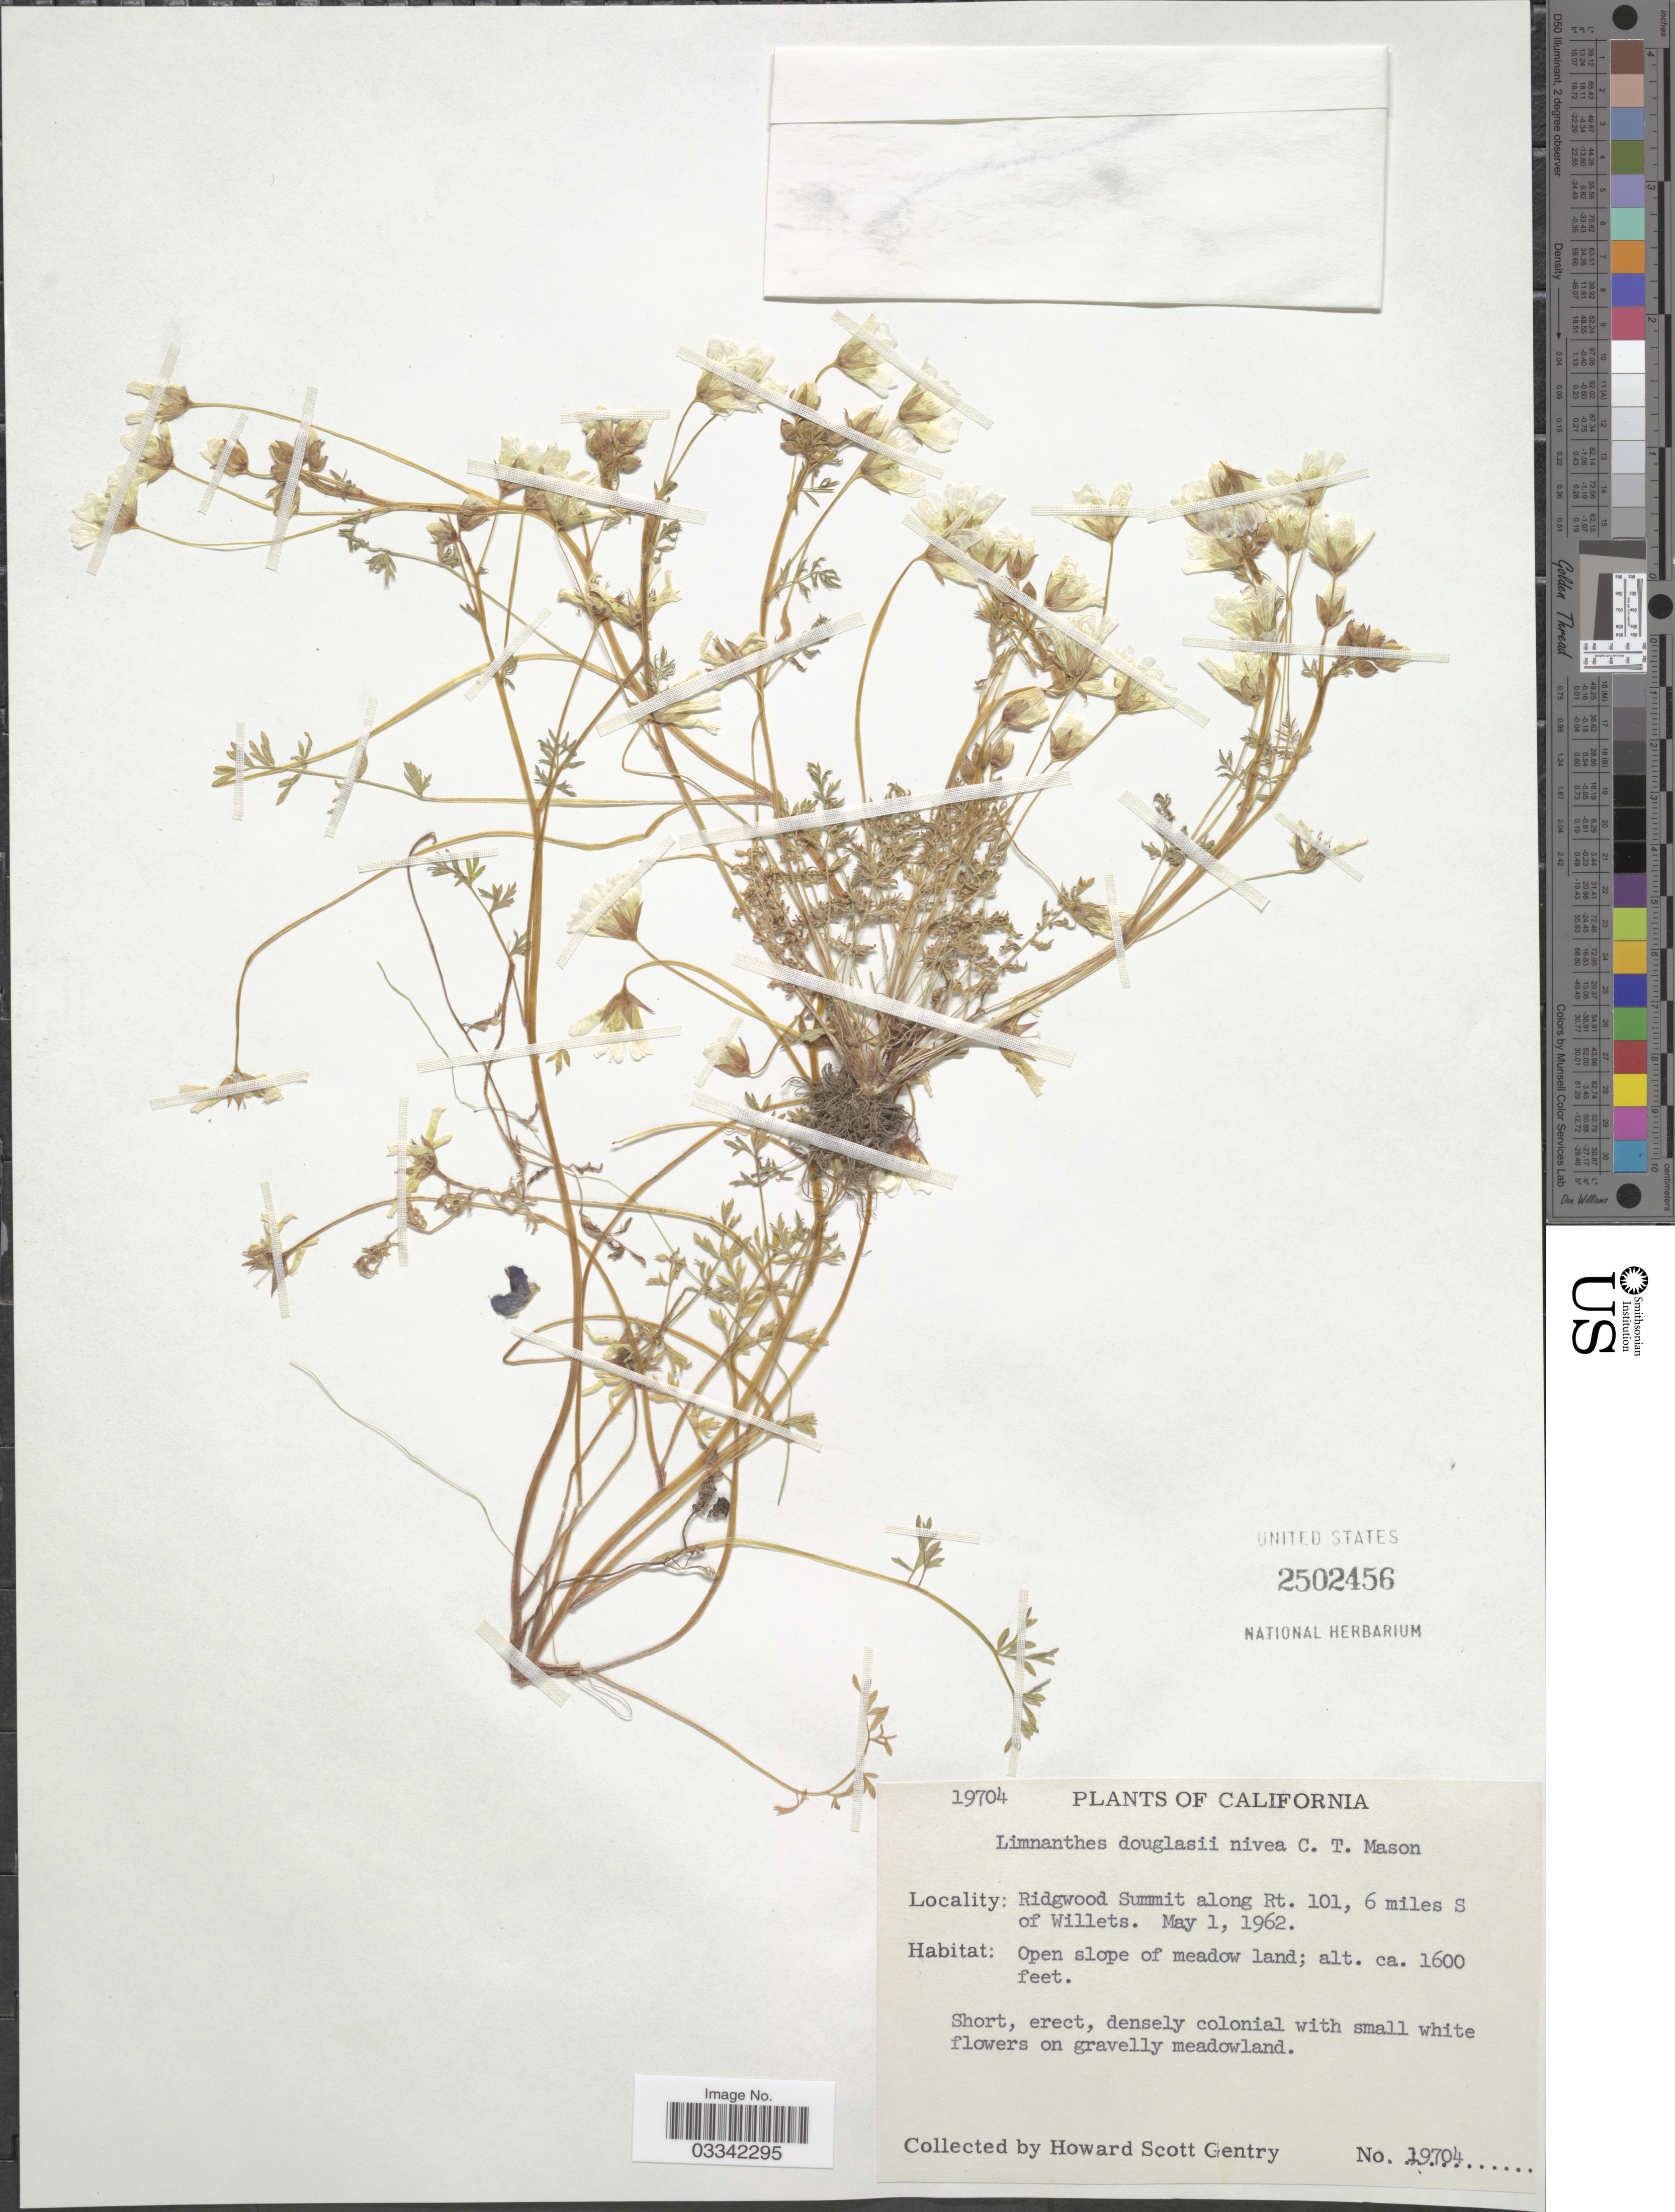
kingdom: Plantae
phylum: Tracheophyta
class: Magnoliopsida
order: Brassicales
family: Limnanthaceae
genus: Limnanthes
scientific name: Limnanthes douglasii var. nivea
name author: Mason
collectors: H. S. Gentry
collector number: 19704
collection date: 1962-05-01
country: United States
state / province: California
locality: Ridgwood Summit along Rt. 101, 6 miles S of Willets.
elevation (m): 488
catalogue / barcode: US 2502456